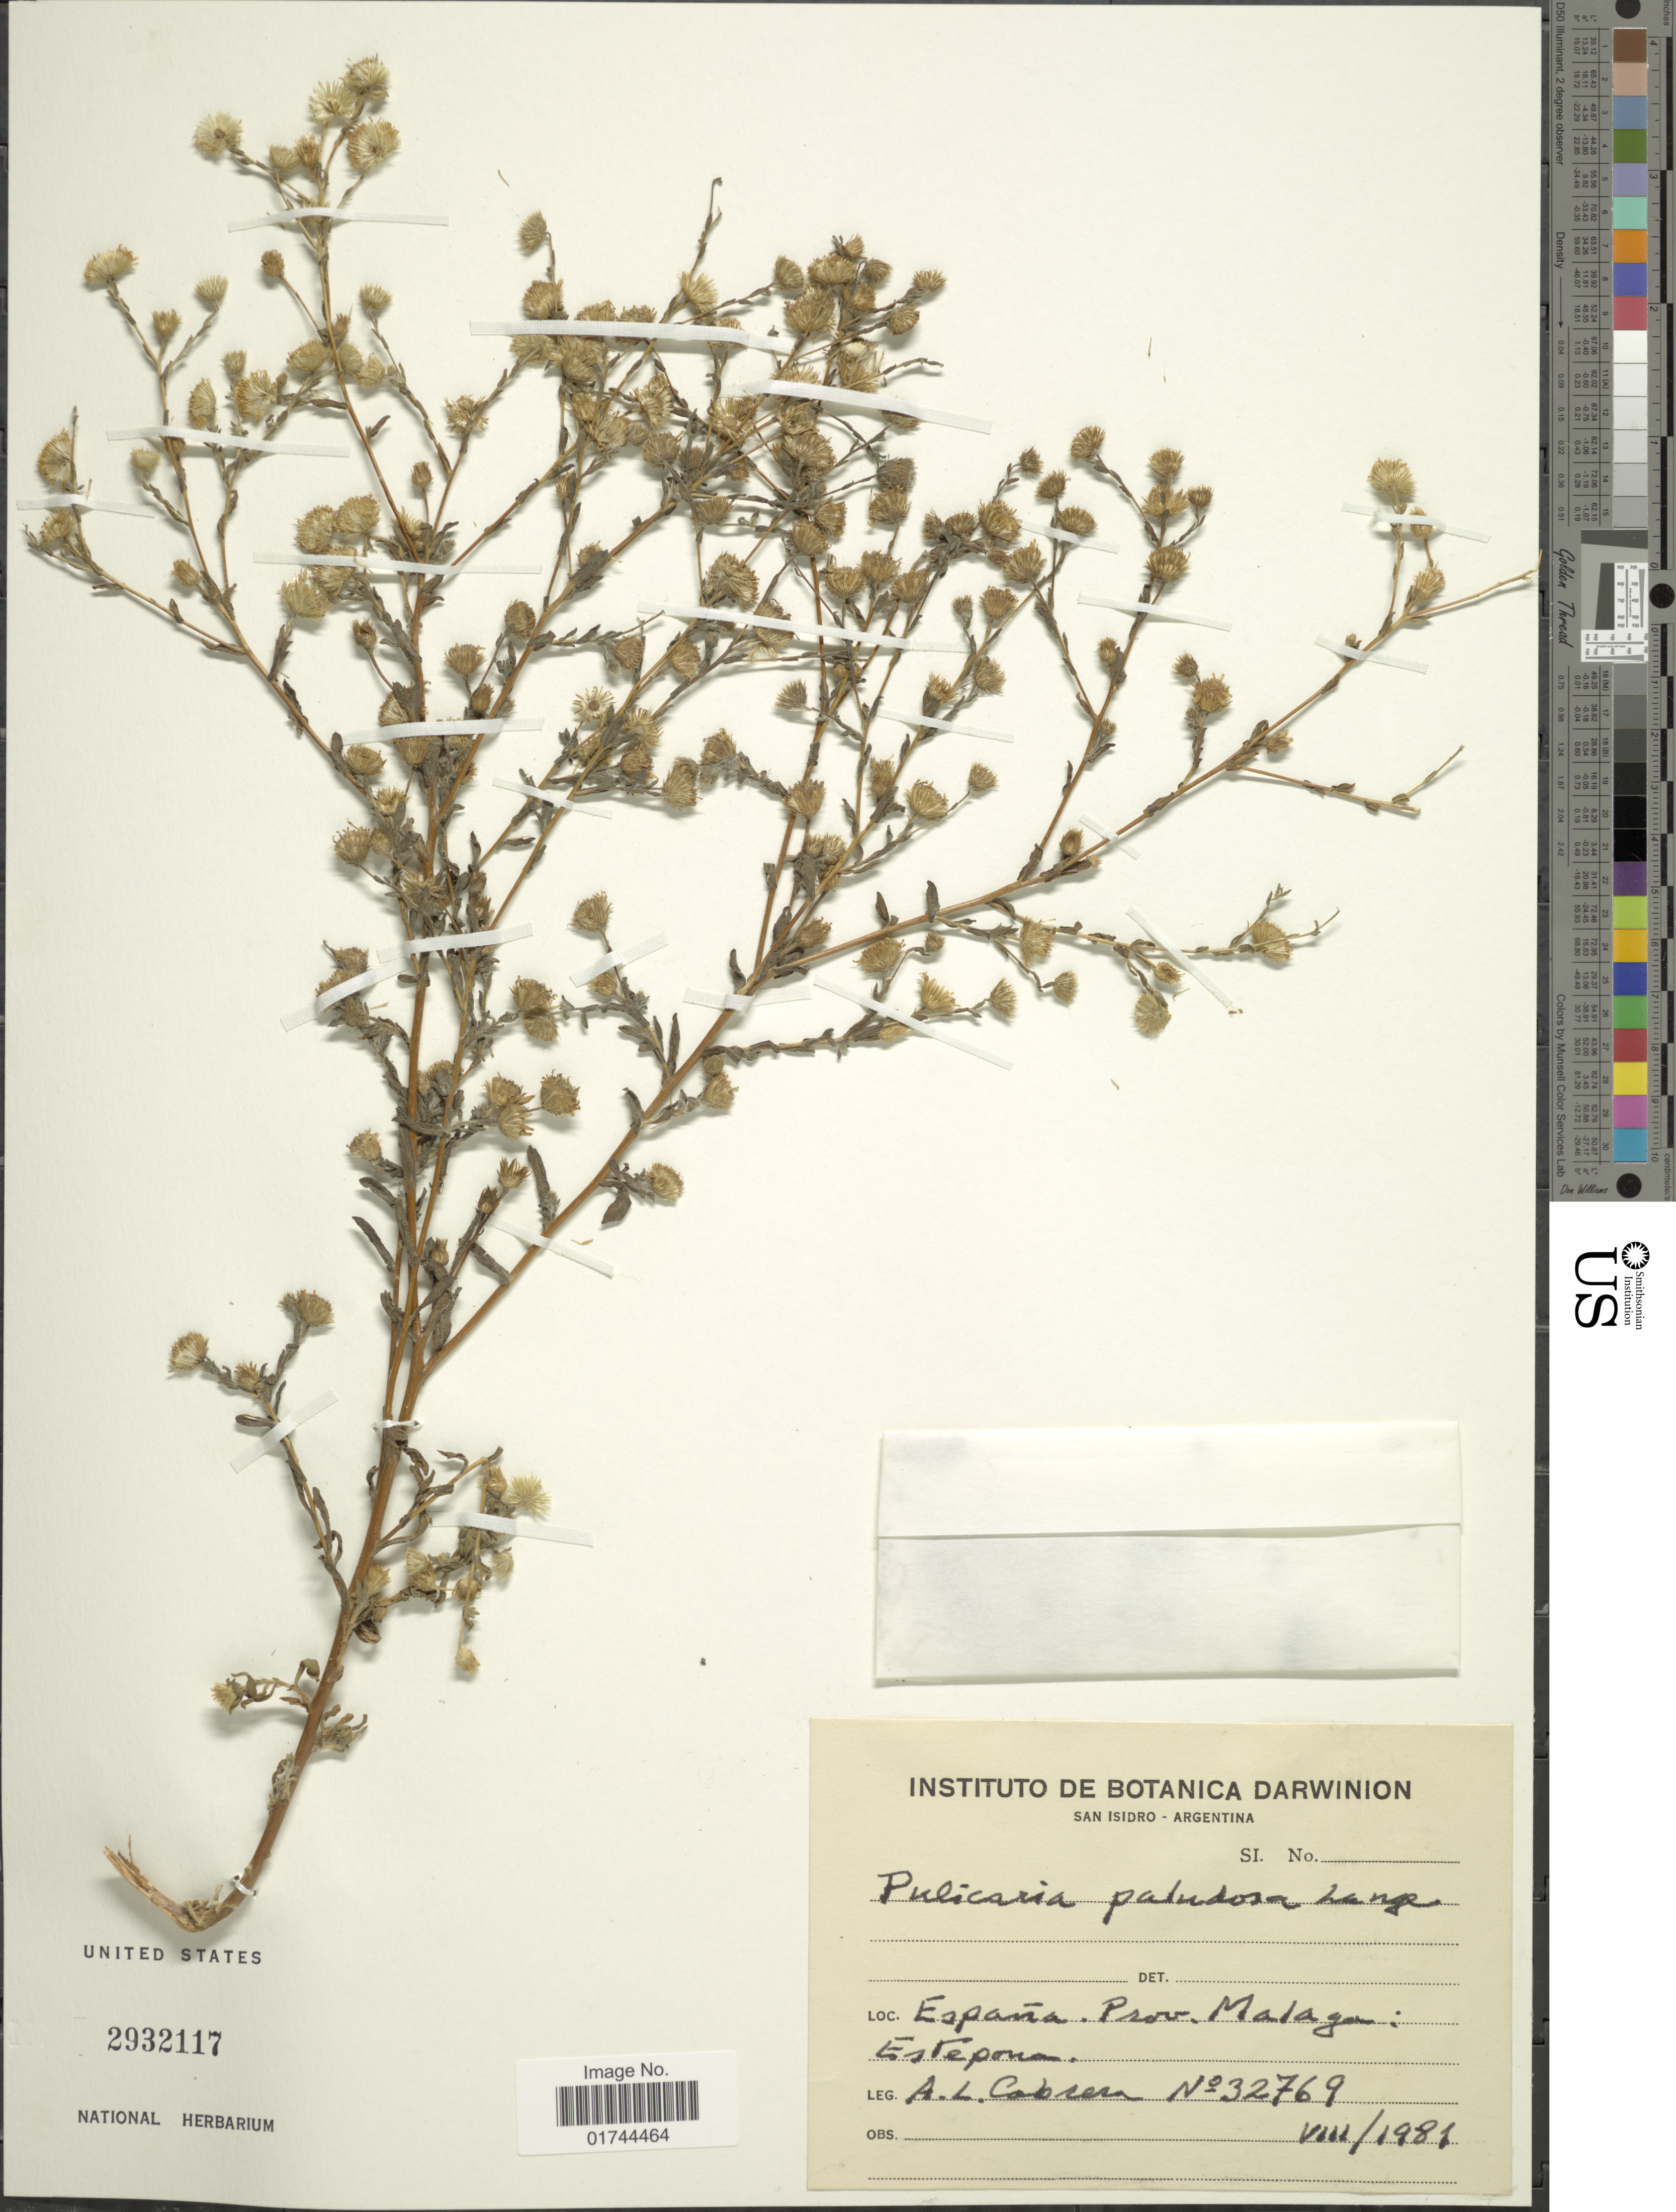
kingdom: Plantae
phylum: Tracheophyta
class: Magnoliopsida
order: Asterales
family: Asteraceae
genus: Pulicaria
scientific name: Pulicaria paludosa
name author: Welw. ex Nyman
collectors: A. L. Cabrera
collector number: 32769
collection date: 1981-08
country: Spain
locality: Prov. Malaga: Estepona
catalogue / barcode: US 2932117